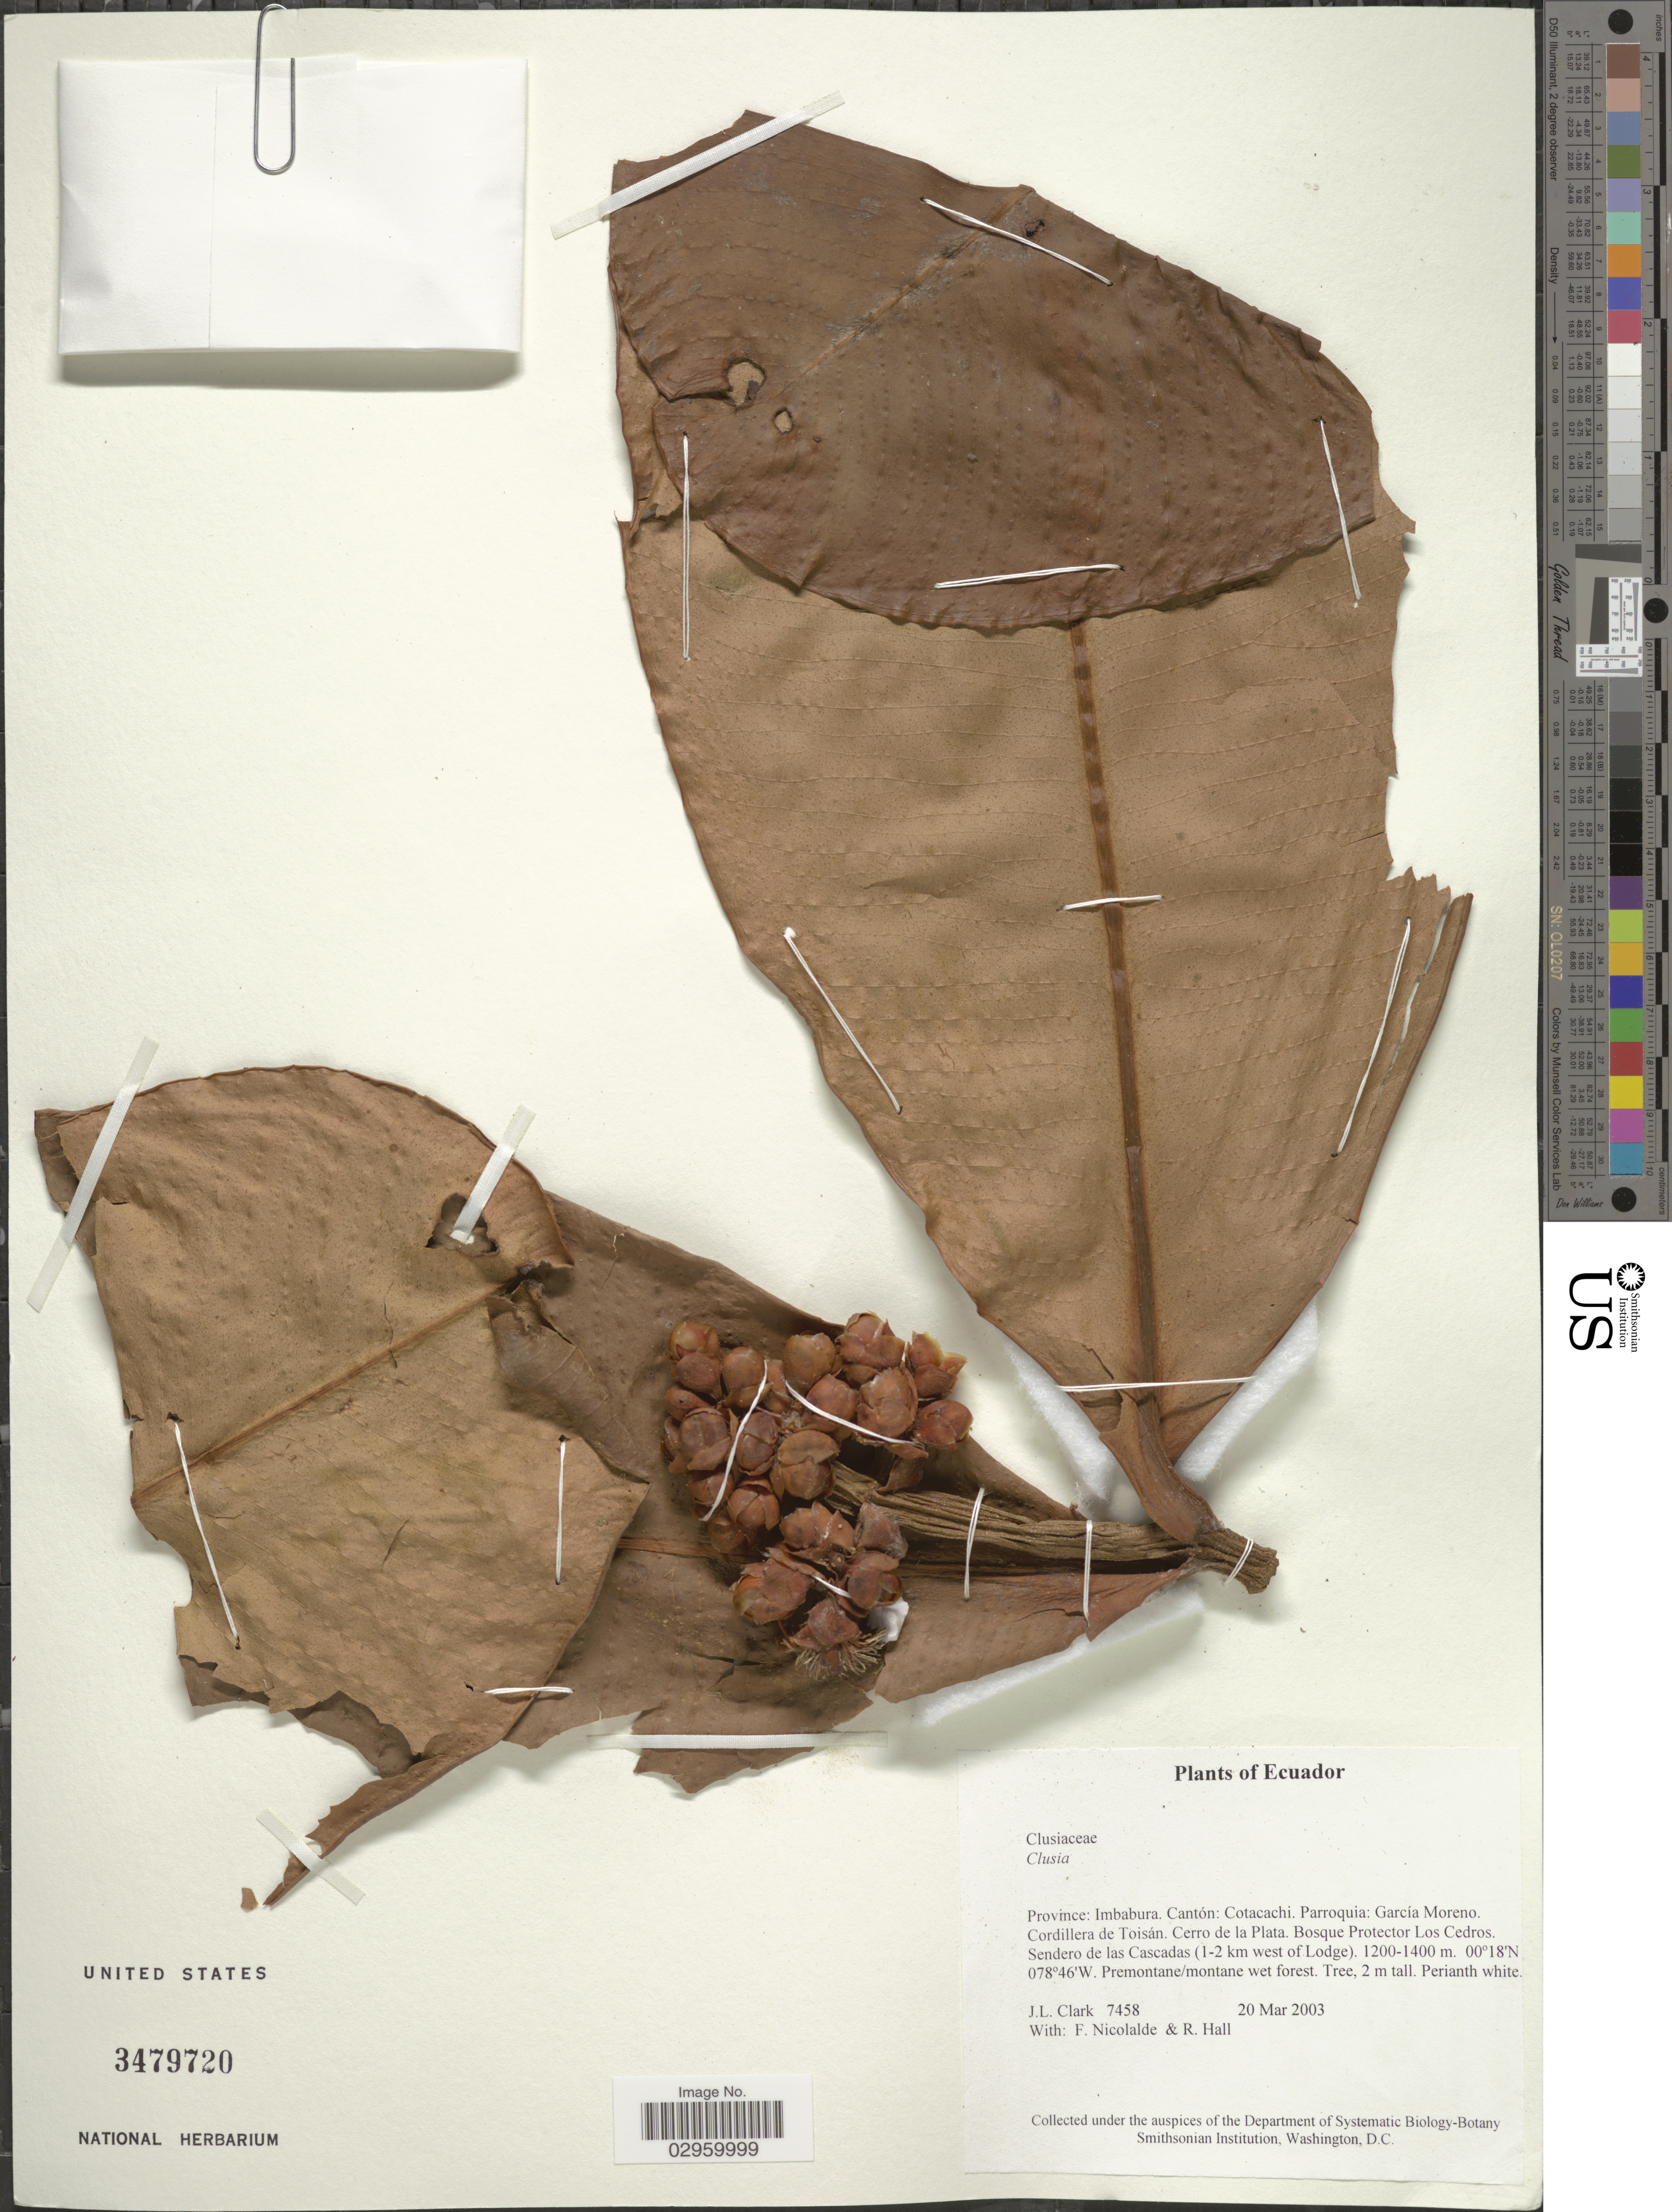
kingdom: Plantae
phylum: Tracheophyta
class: Magnoliopsida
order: Malpighiales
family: Clusiaceae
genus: Clusia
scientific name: Clusia sp.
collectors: J. L. Clark, F. Nicolalde & R. Hall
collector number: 7458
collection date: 2003-03-20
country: Ecuador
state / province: Imbabura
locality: Cantón: Cotacachi, Parroquia, García Moreno, Cordillera de Toisán, Cerro de la Plata, Bosque Protector Los Cedros, Sendero de las Cascadas (1-2 km west of Lodge).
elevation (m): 1200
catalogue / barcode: US 3479720